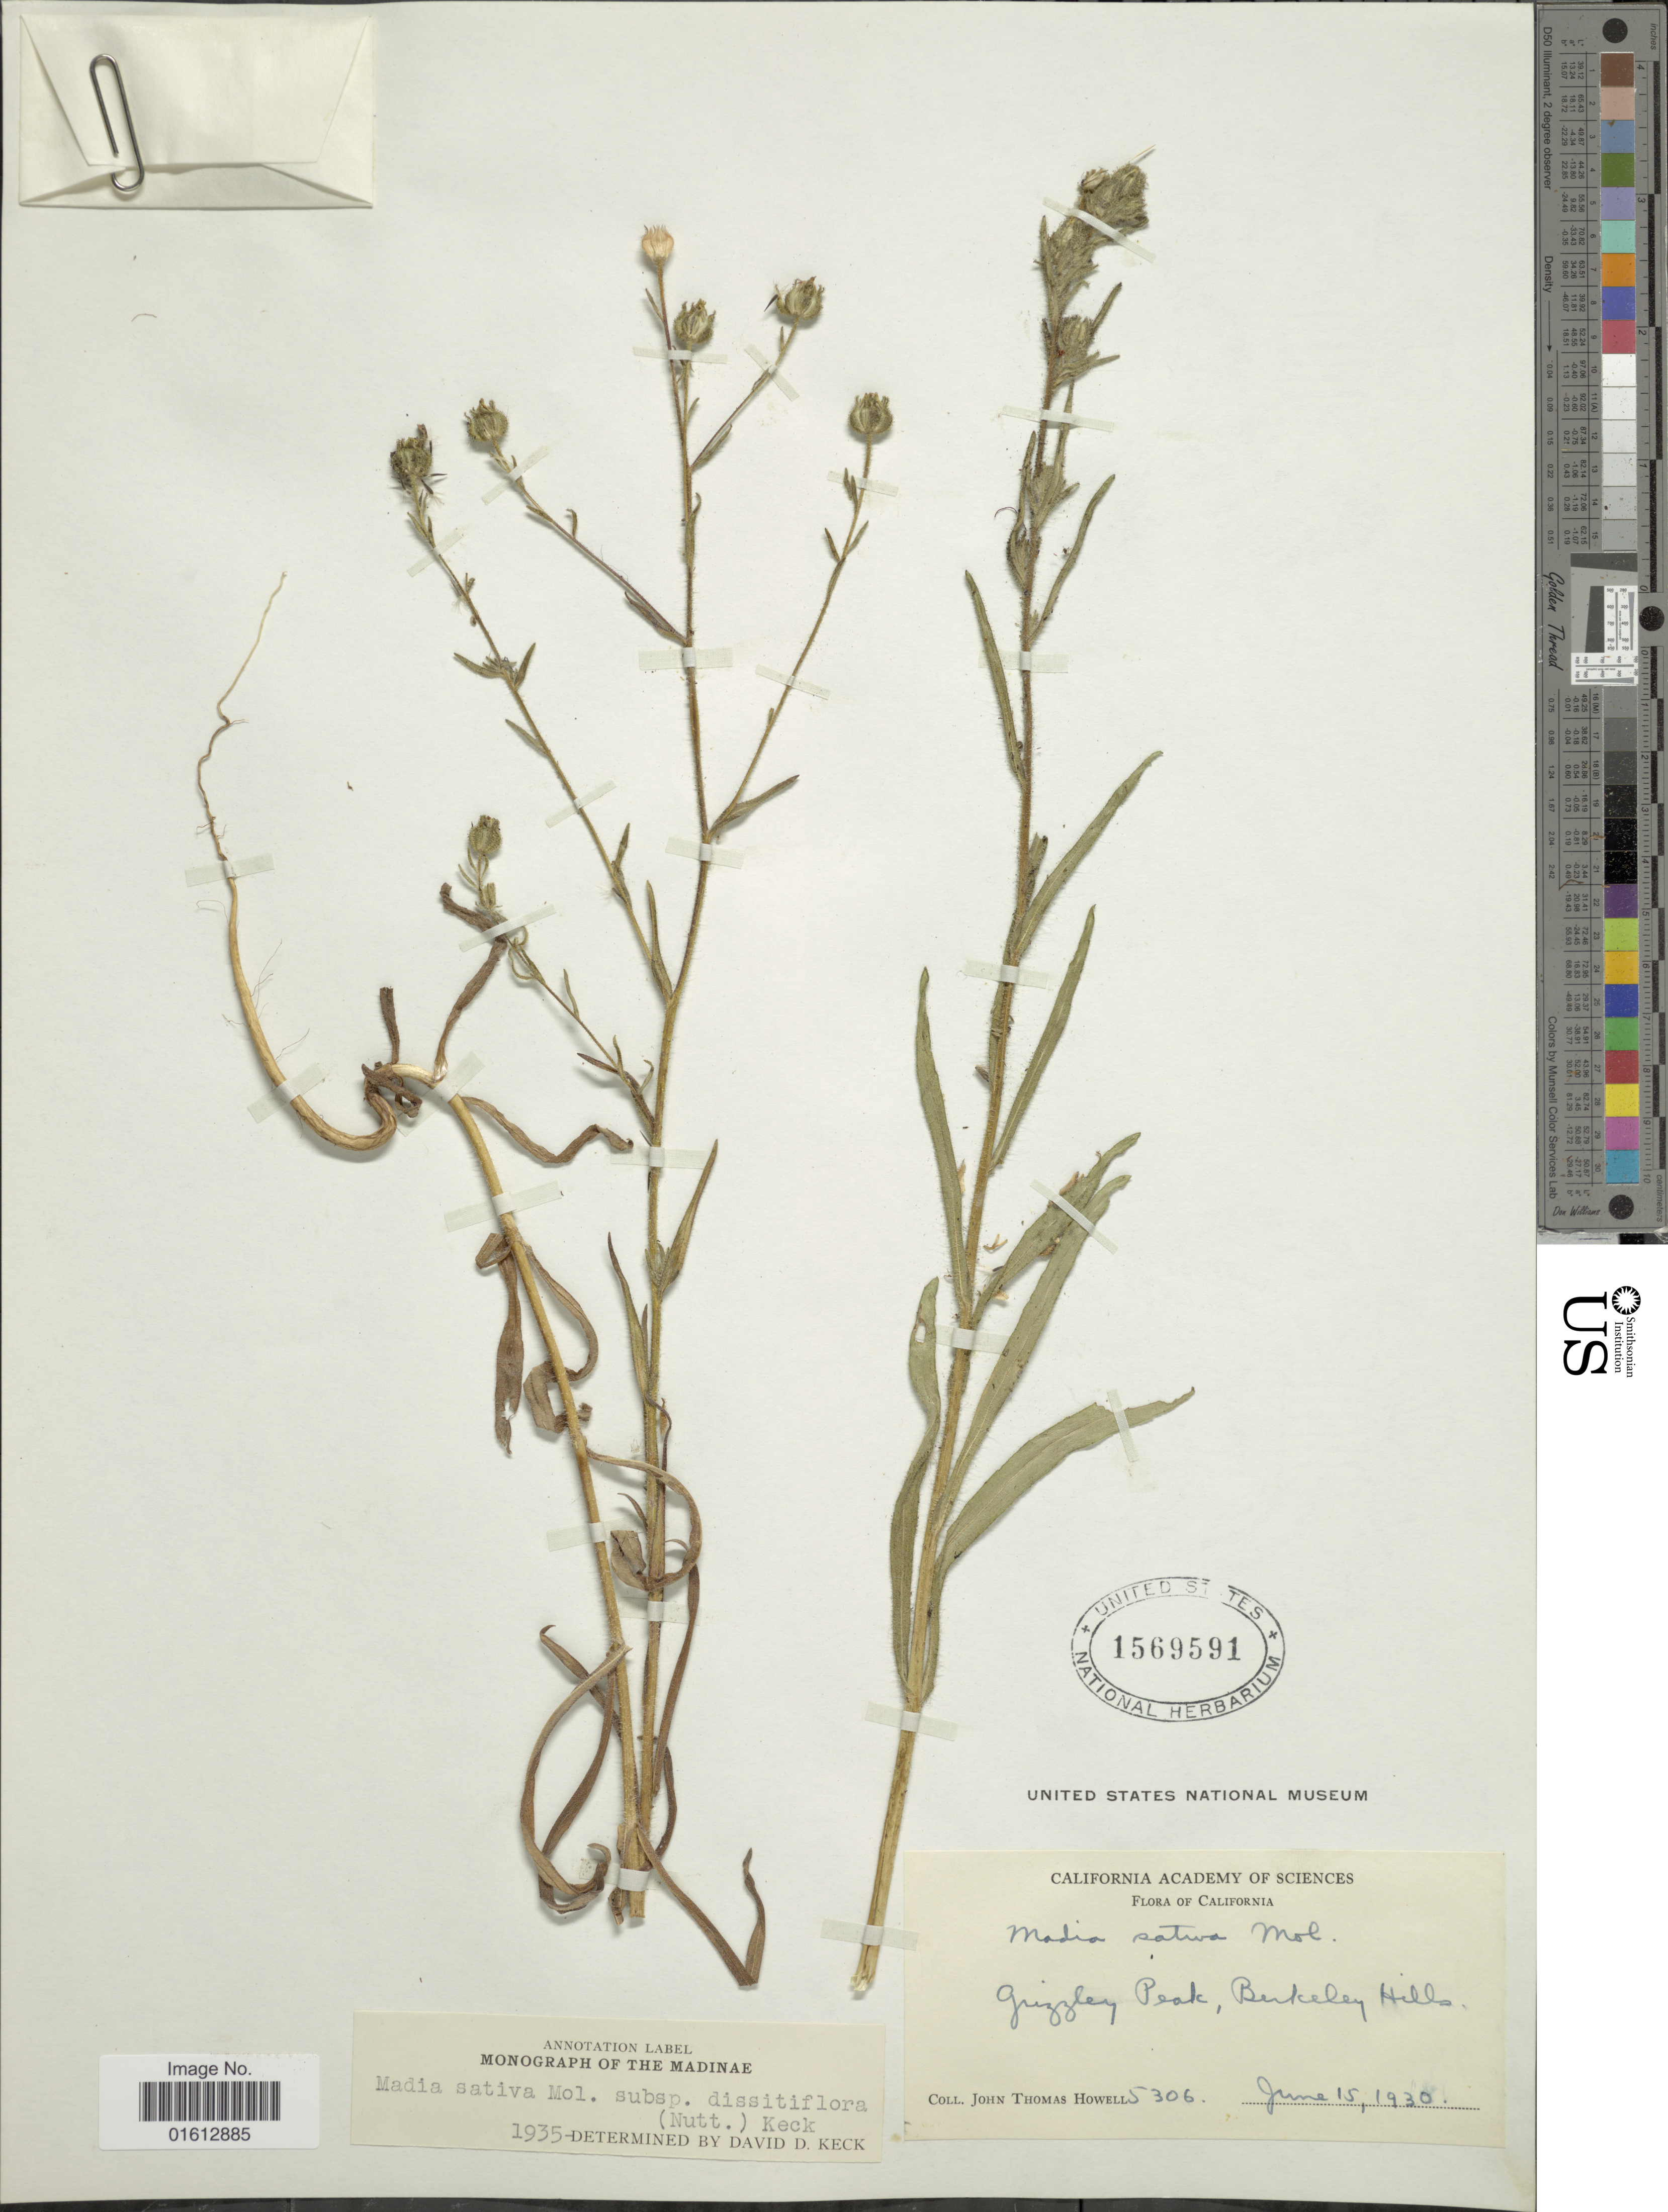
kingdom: Plantae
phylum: Tracheophyta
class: Magnoliopsida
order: Asterales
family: Asteraceae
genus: Madia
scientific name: Madia gracilis subsp. gracilis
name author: (Sm.) D.D. Keck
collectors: J. T. Howell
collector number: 5306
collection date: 1930-06-15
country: United States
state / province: California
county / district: Alameda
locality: California, Gringgley Peak, Berkeley Hill.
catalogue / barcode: US 1569591